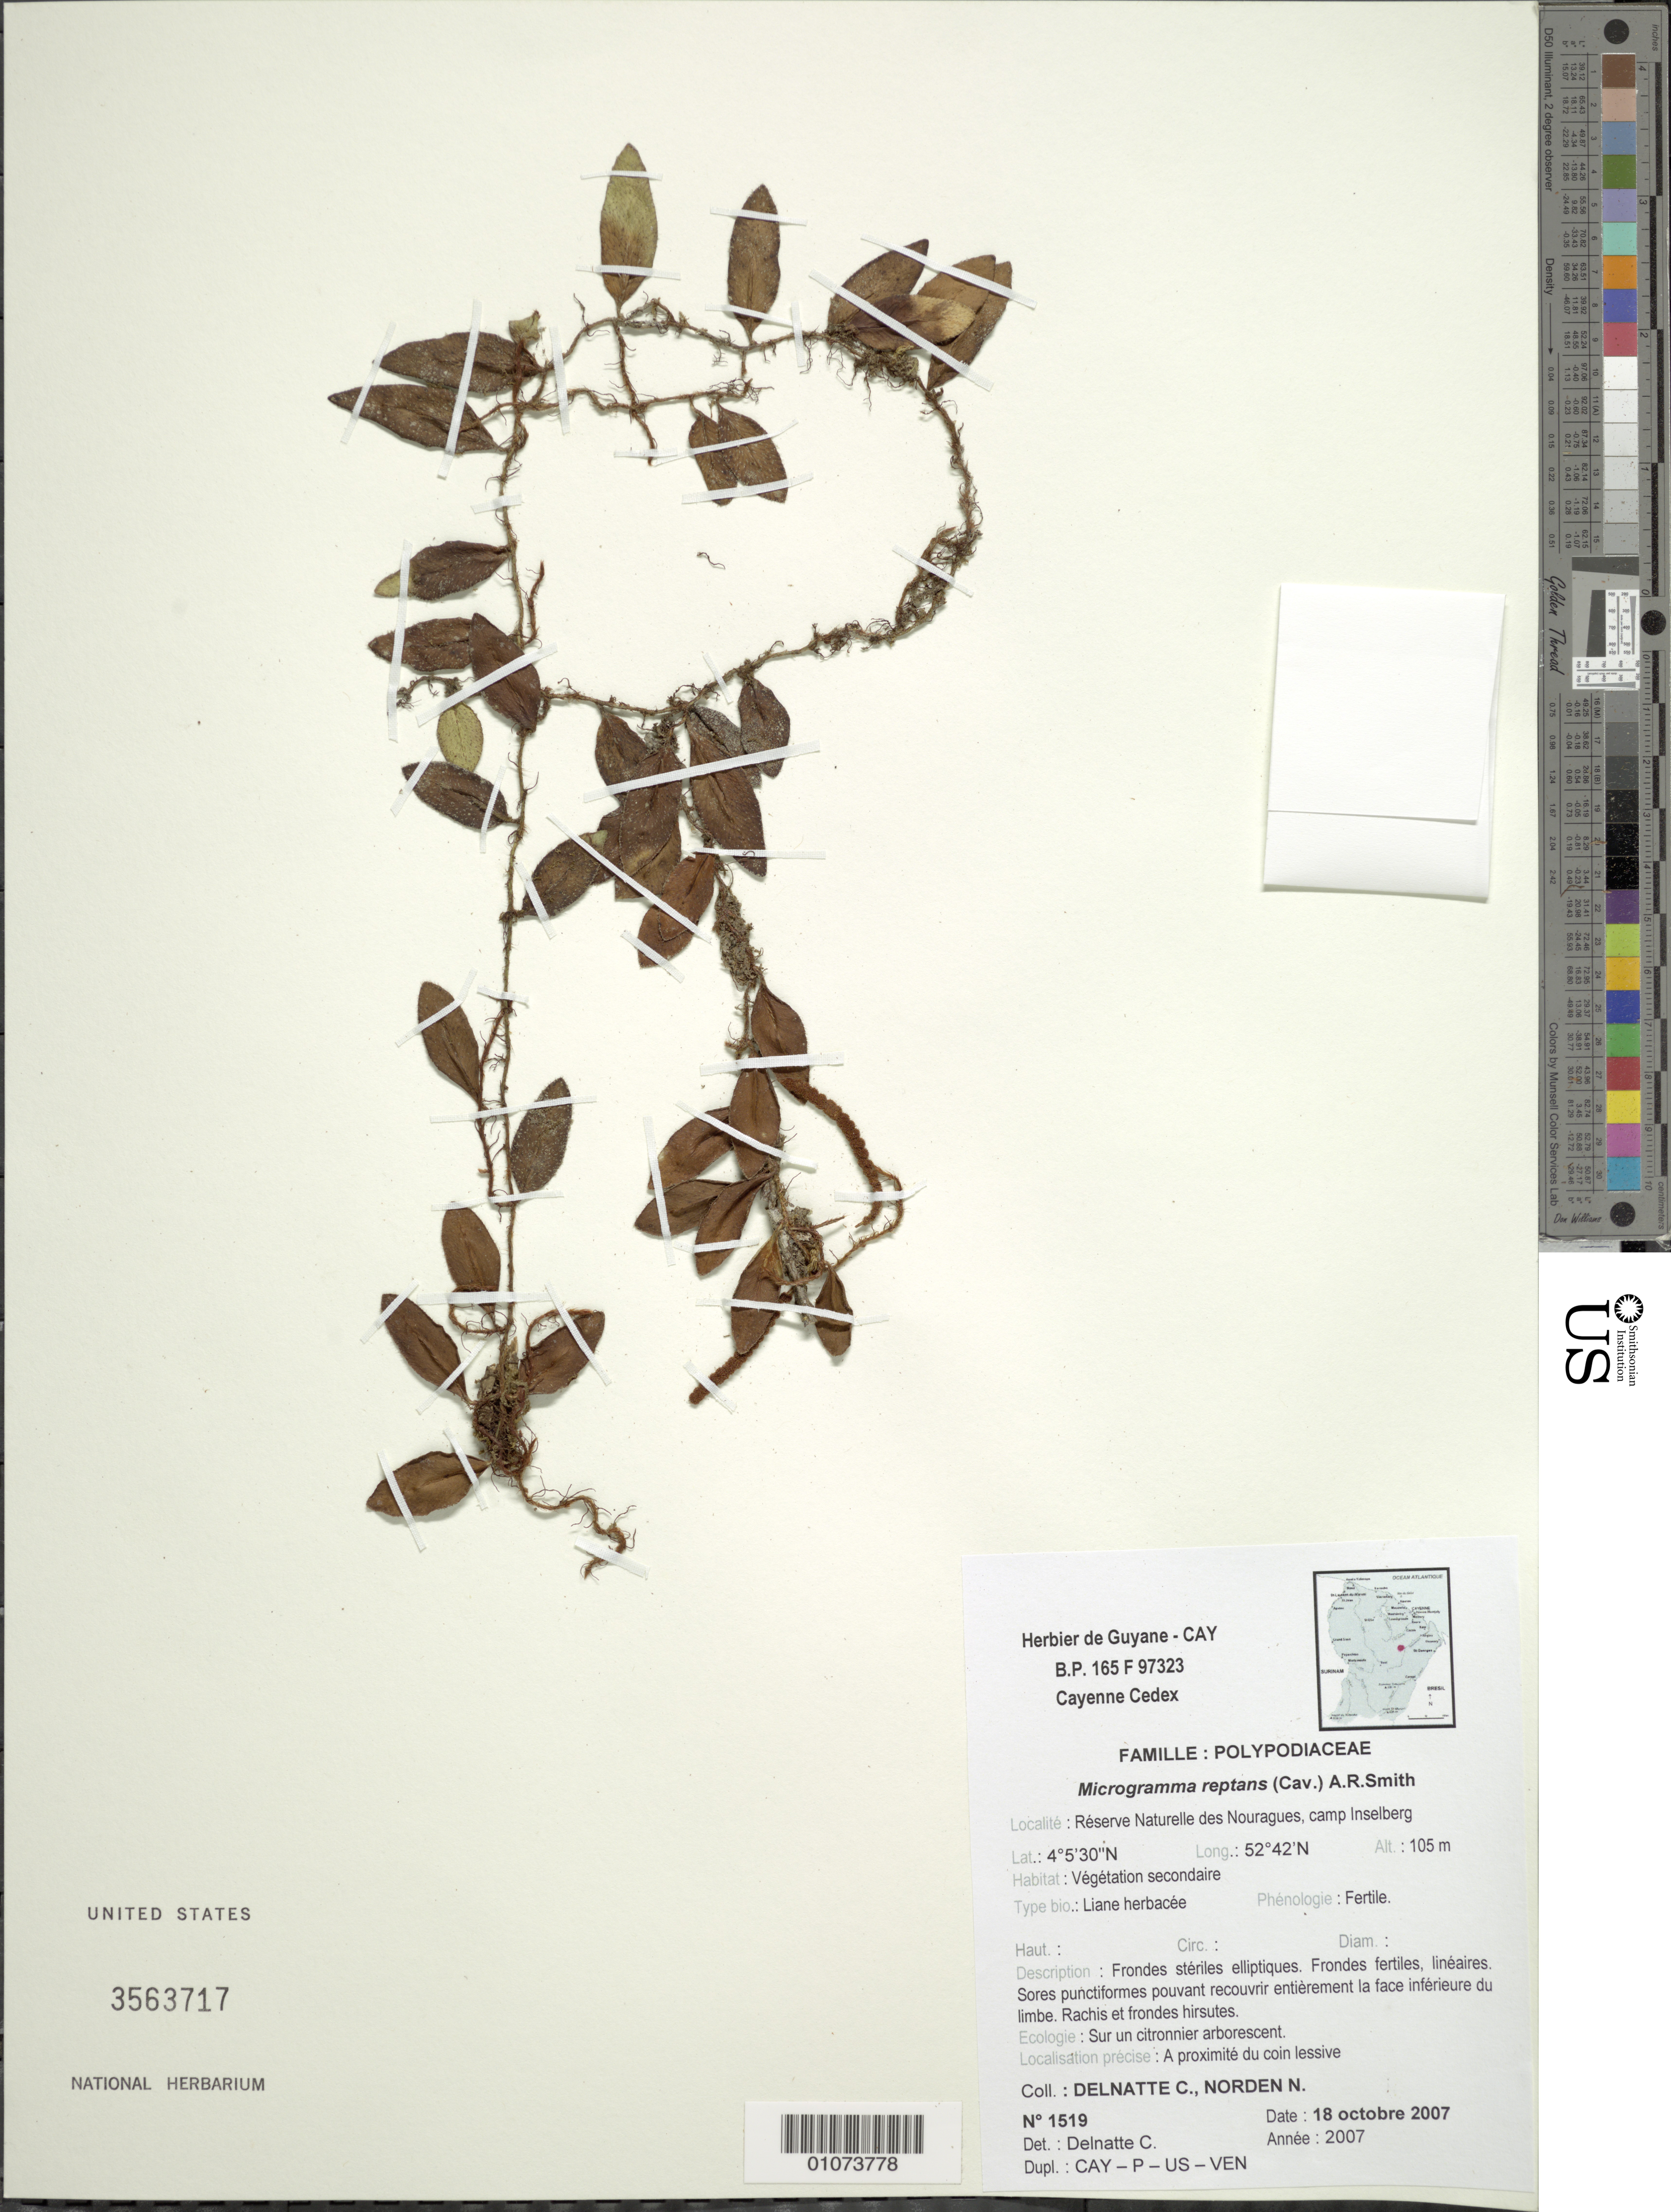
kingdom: Plantae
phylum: Tracheophyta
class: Polypodiopsida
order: Polypodiales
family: Polypodiaceae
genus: Microgramma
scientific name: Microgramma reptans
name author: (Cav.) A.R. Sm.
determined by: Delnatte, C.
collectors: C. Delnatte & N. Norden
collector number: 1519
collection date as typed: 18-Oct-07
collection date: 2007-10-18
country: French Guiana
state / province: Cayenne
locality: Reserve Naturelle des Nouragues, camp Inselberg. A proximite du coin lessive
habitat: Vegetation secondaire. Sur un citronnier arborescent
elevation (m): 105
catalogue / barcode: US 3563717